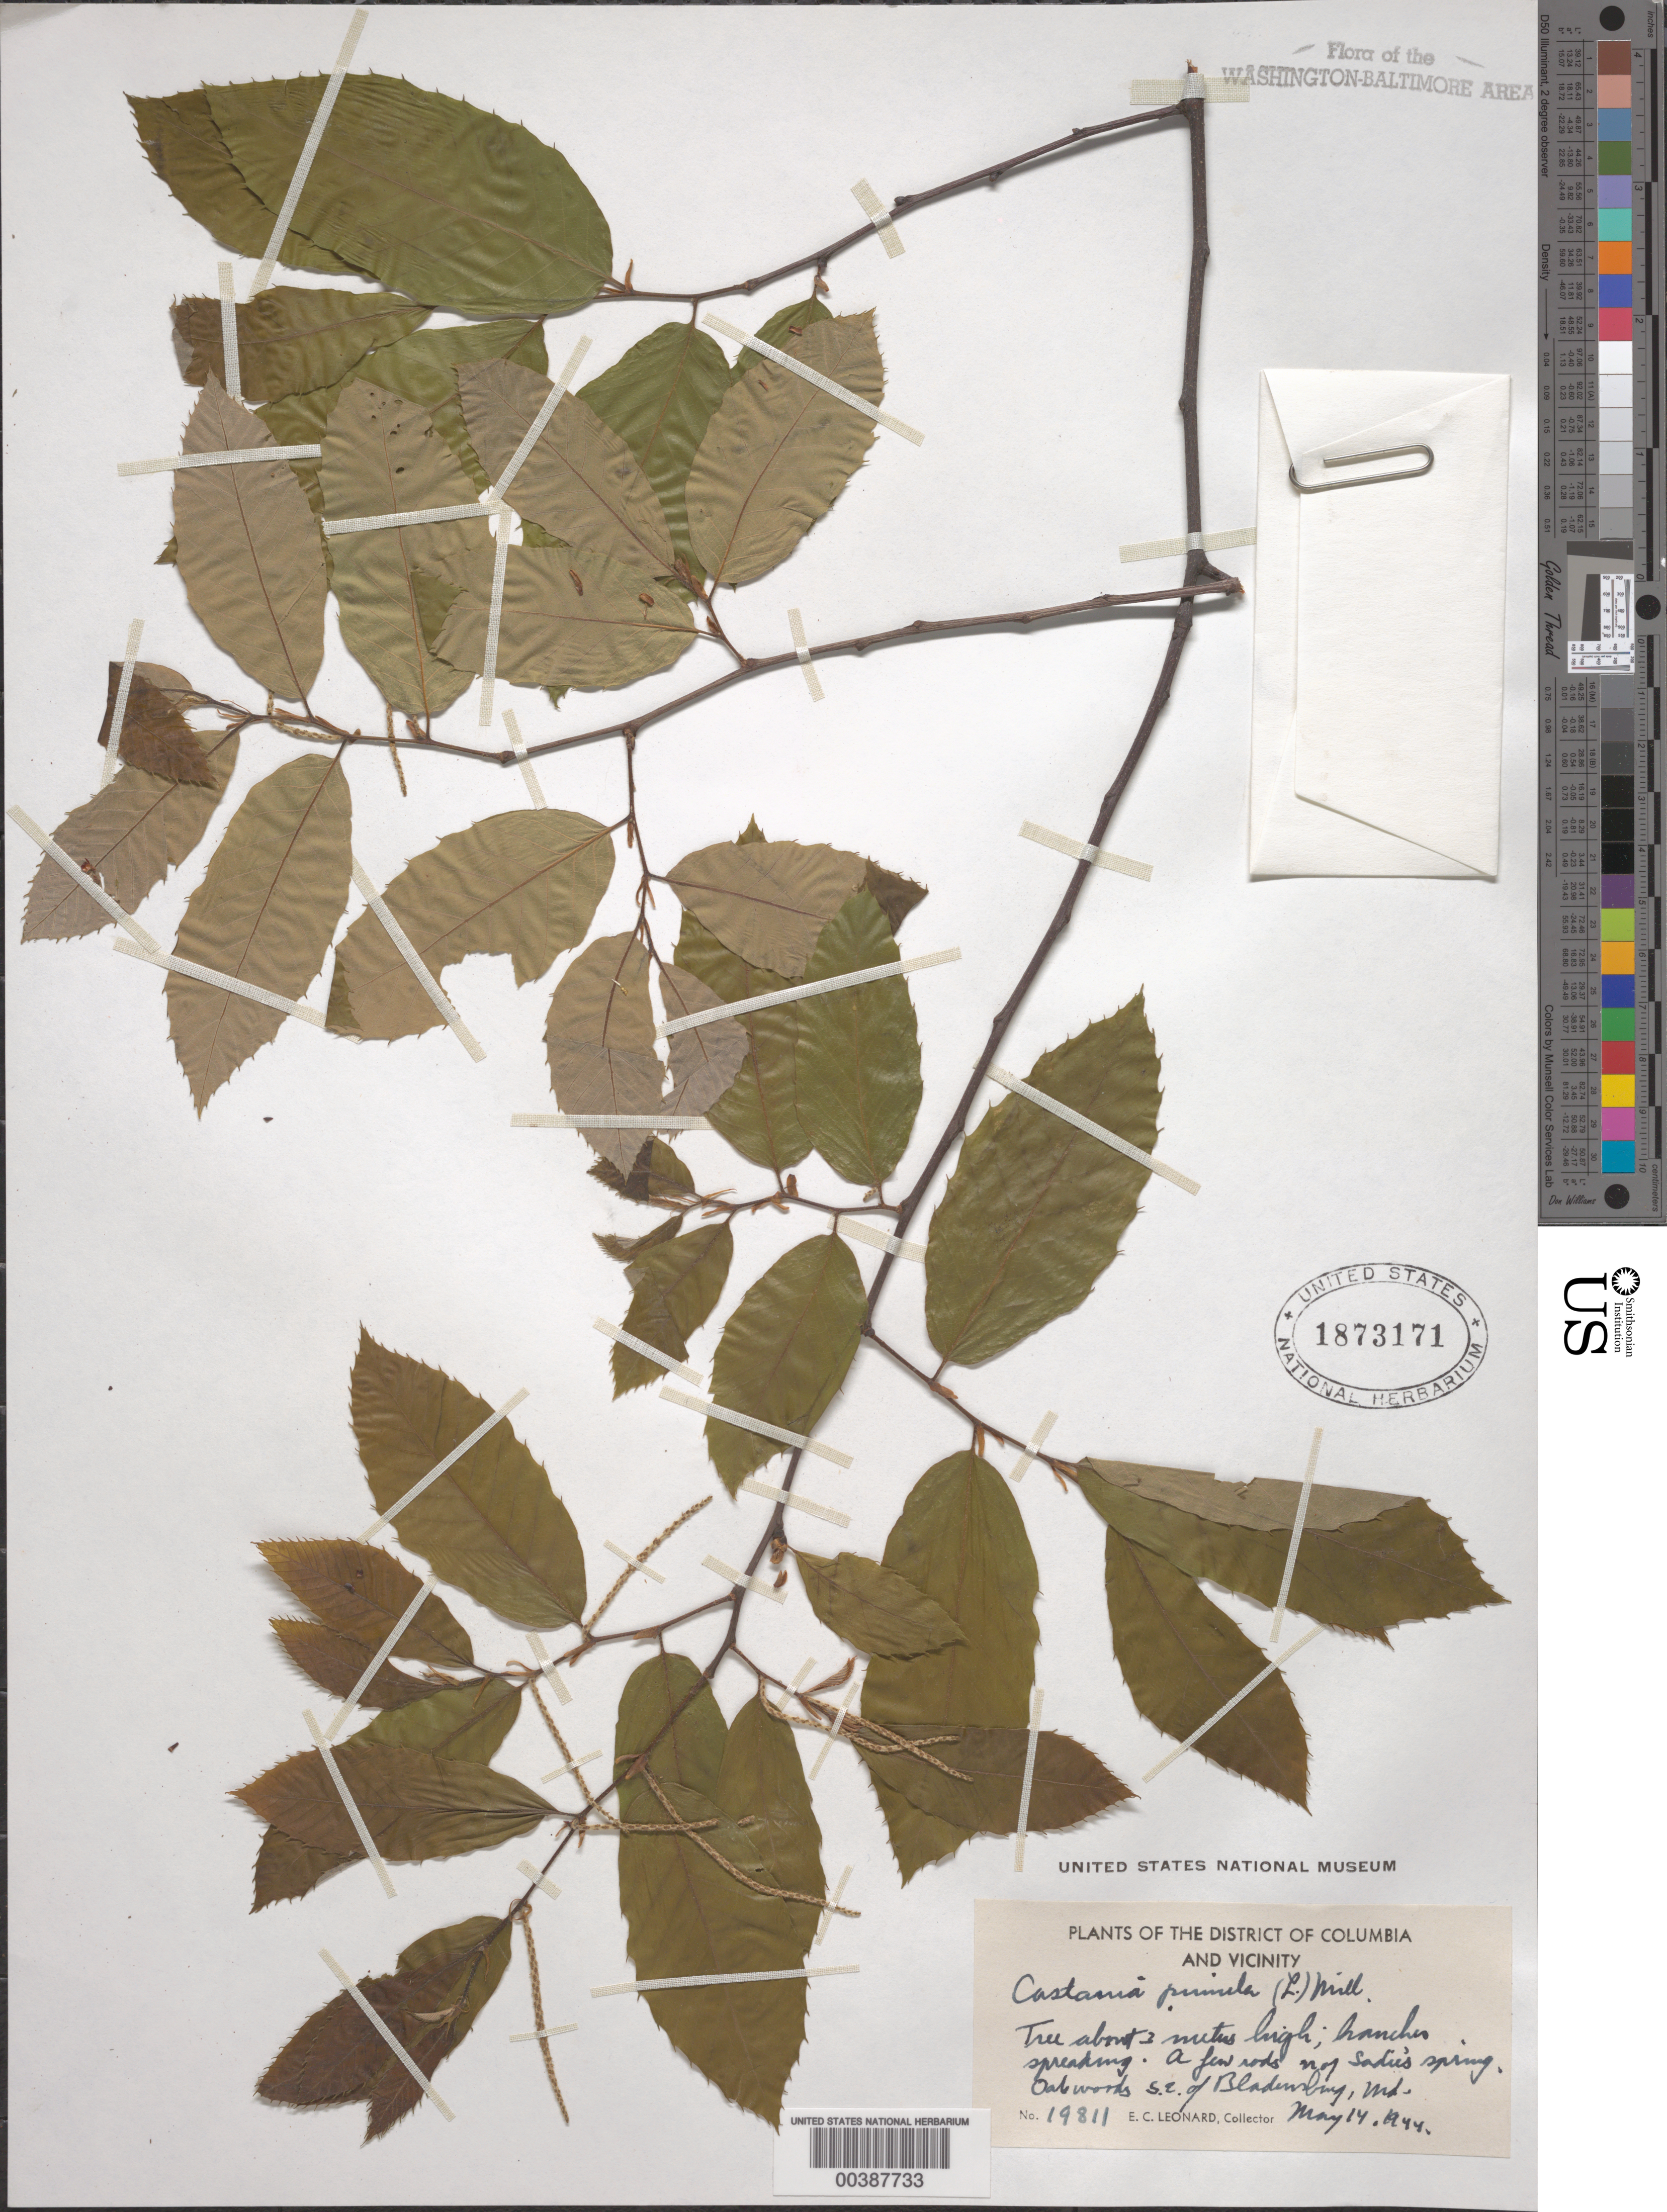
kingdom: Plantae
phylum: Tracheophyta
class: Magnoliopsida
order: Fagales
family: Fagaceae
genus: Castanea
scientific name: Castanea pumila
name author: (L.) Mill.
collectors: E. C. Leonard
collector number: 19811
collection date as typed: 14 May 1944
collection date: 1944-05-14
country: United States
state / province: Maryland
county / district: Prince George's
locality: North of Sadies Spring, southeast of Bladensburg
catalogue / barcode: US 1873171